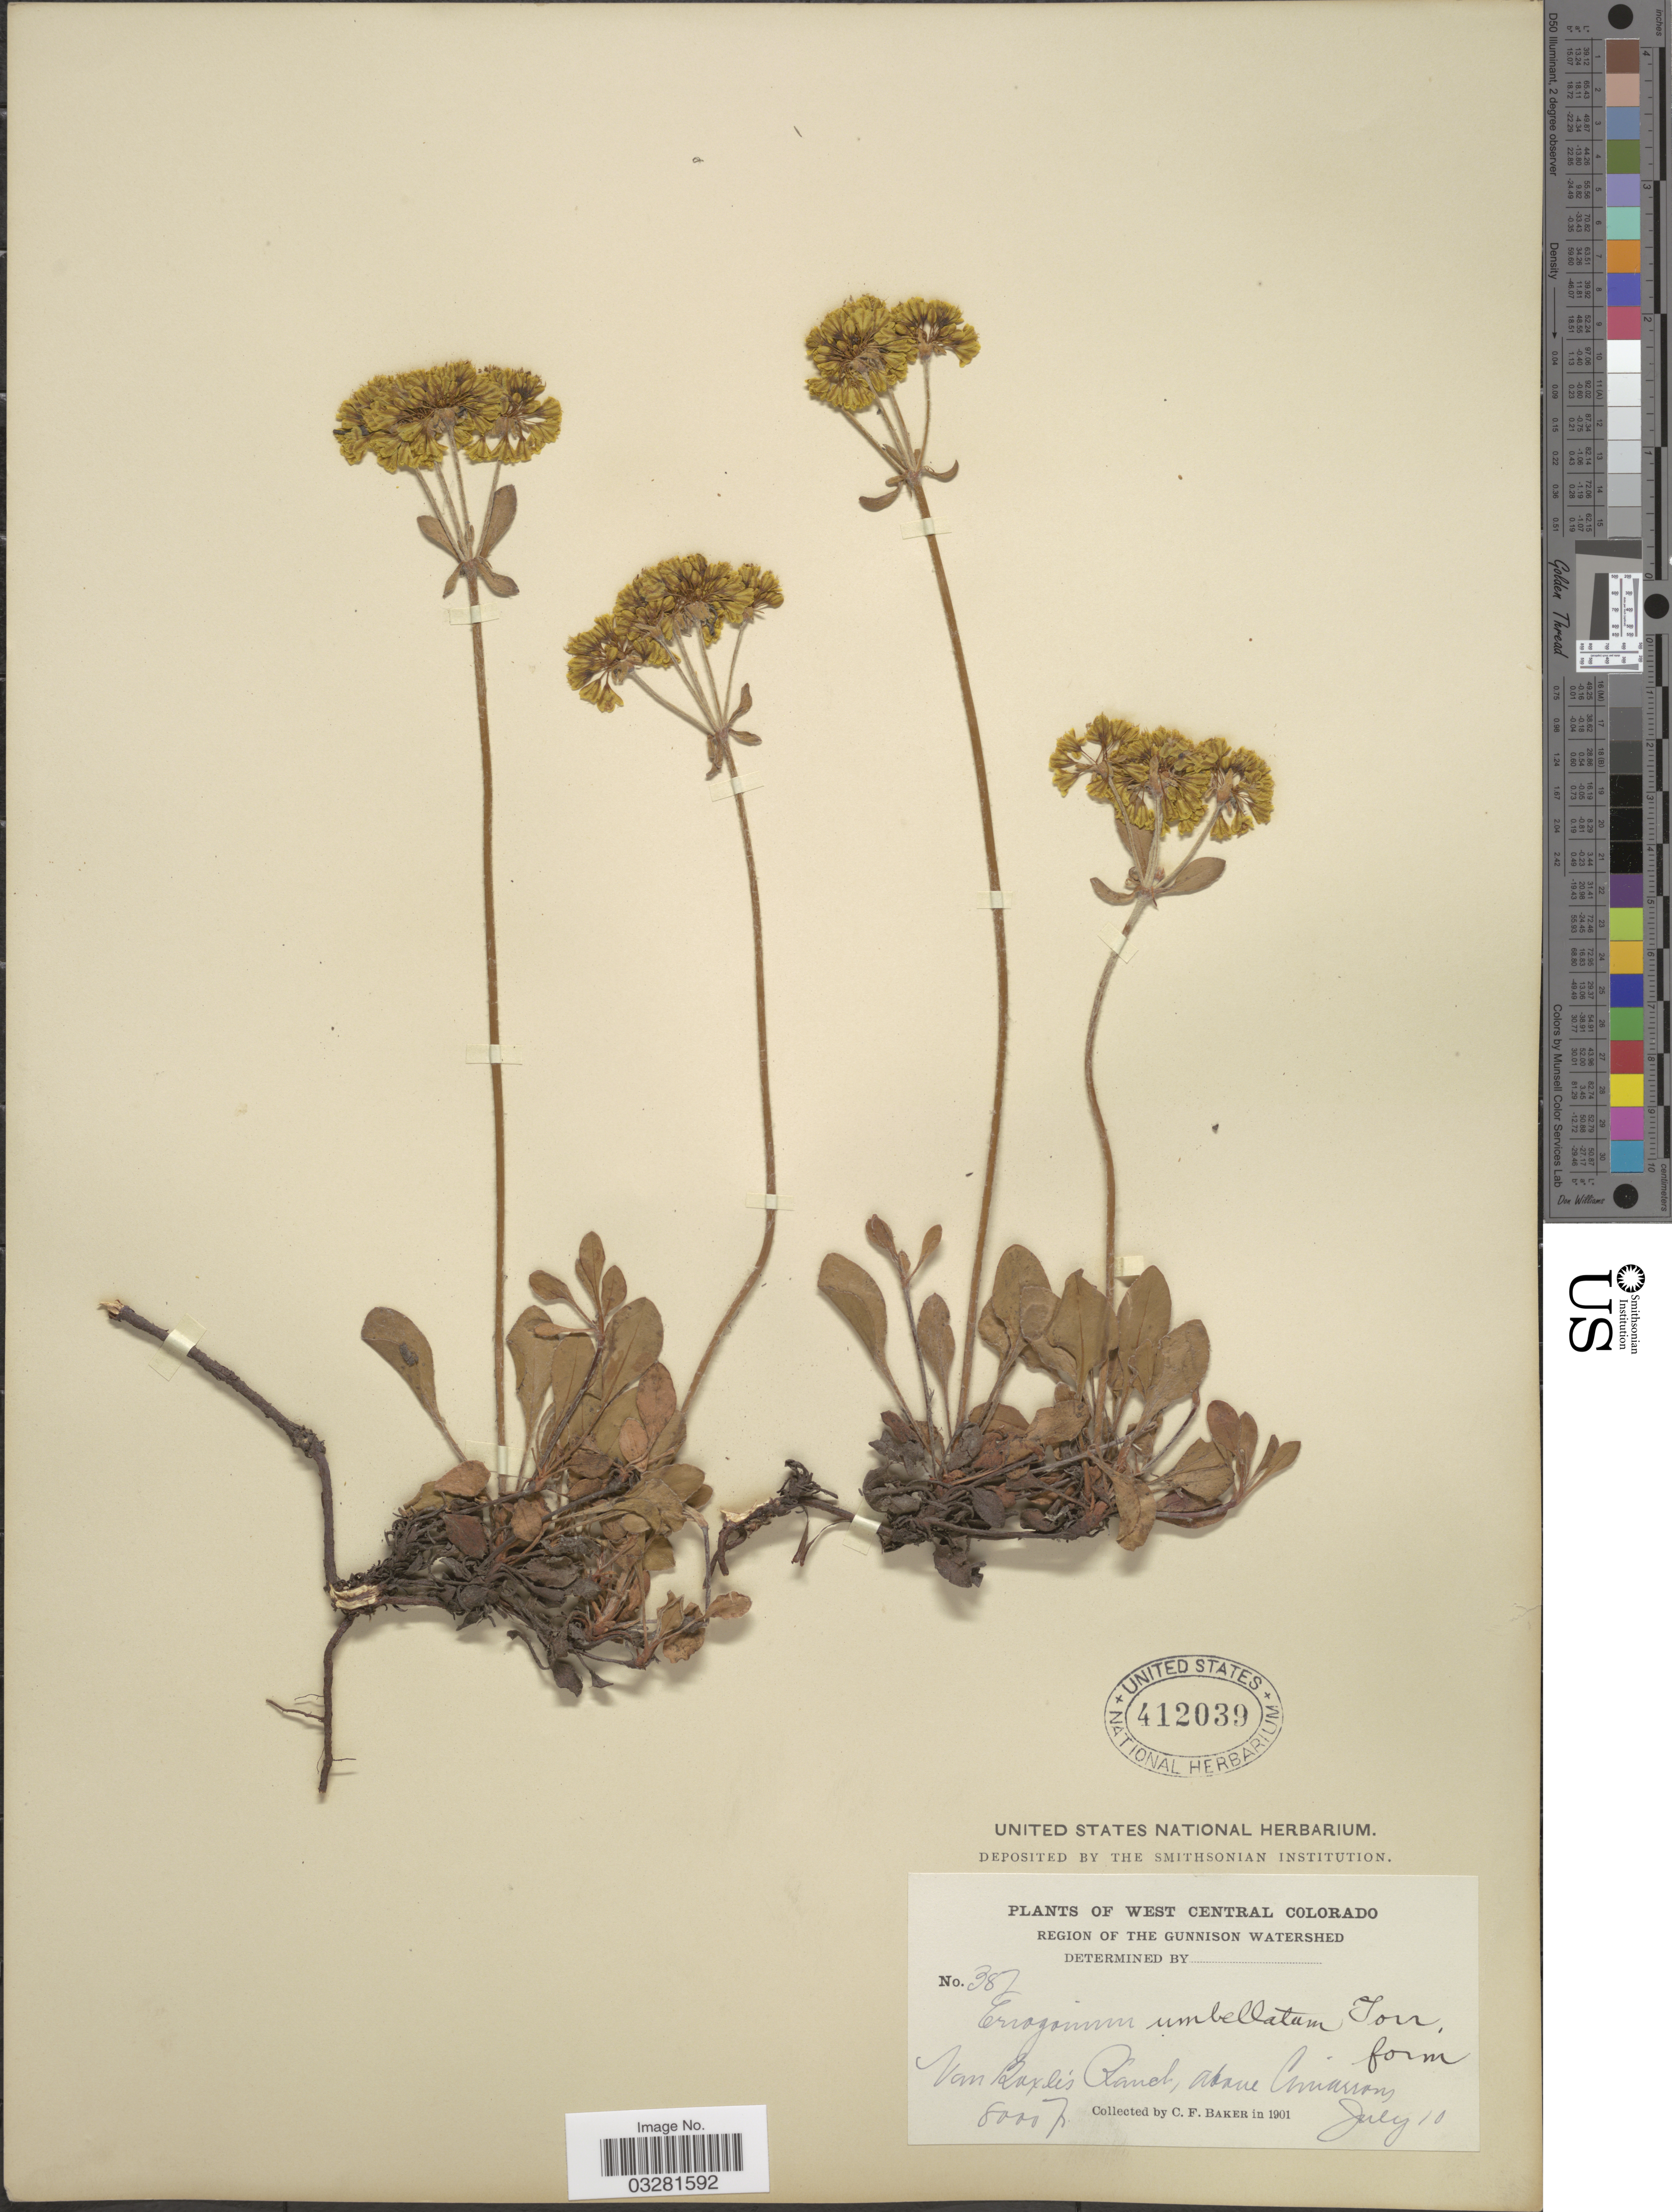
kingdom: Plantae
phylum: Tracheophyta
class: Magnoliopsida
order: Caryophyllales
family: Polygonaceae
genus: Eriogonum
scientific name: Eriogonum umbellatum var. intectum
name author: A. Nelson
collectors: C. F. Baker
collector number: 387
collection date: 1901-07-10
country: United States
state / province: Colorado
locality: West Central Colorado. Region of The Gunnison Watershed. Van Boxle's Ranch, above Cimarrons.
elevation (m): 2438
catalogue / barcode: US 412039